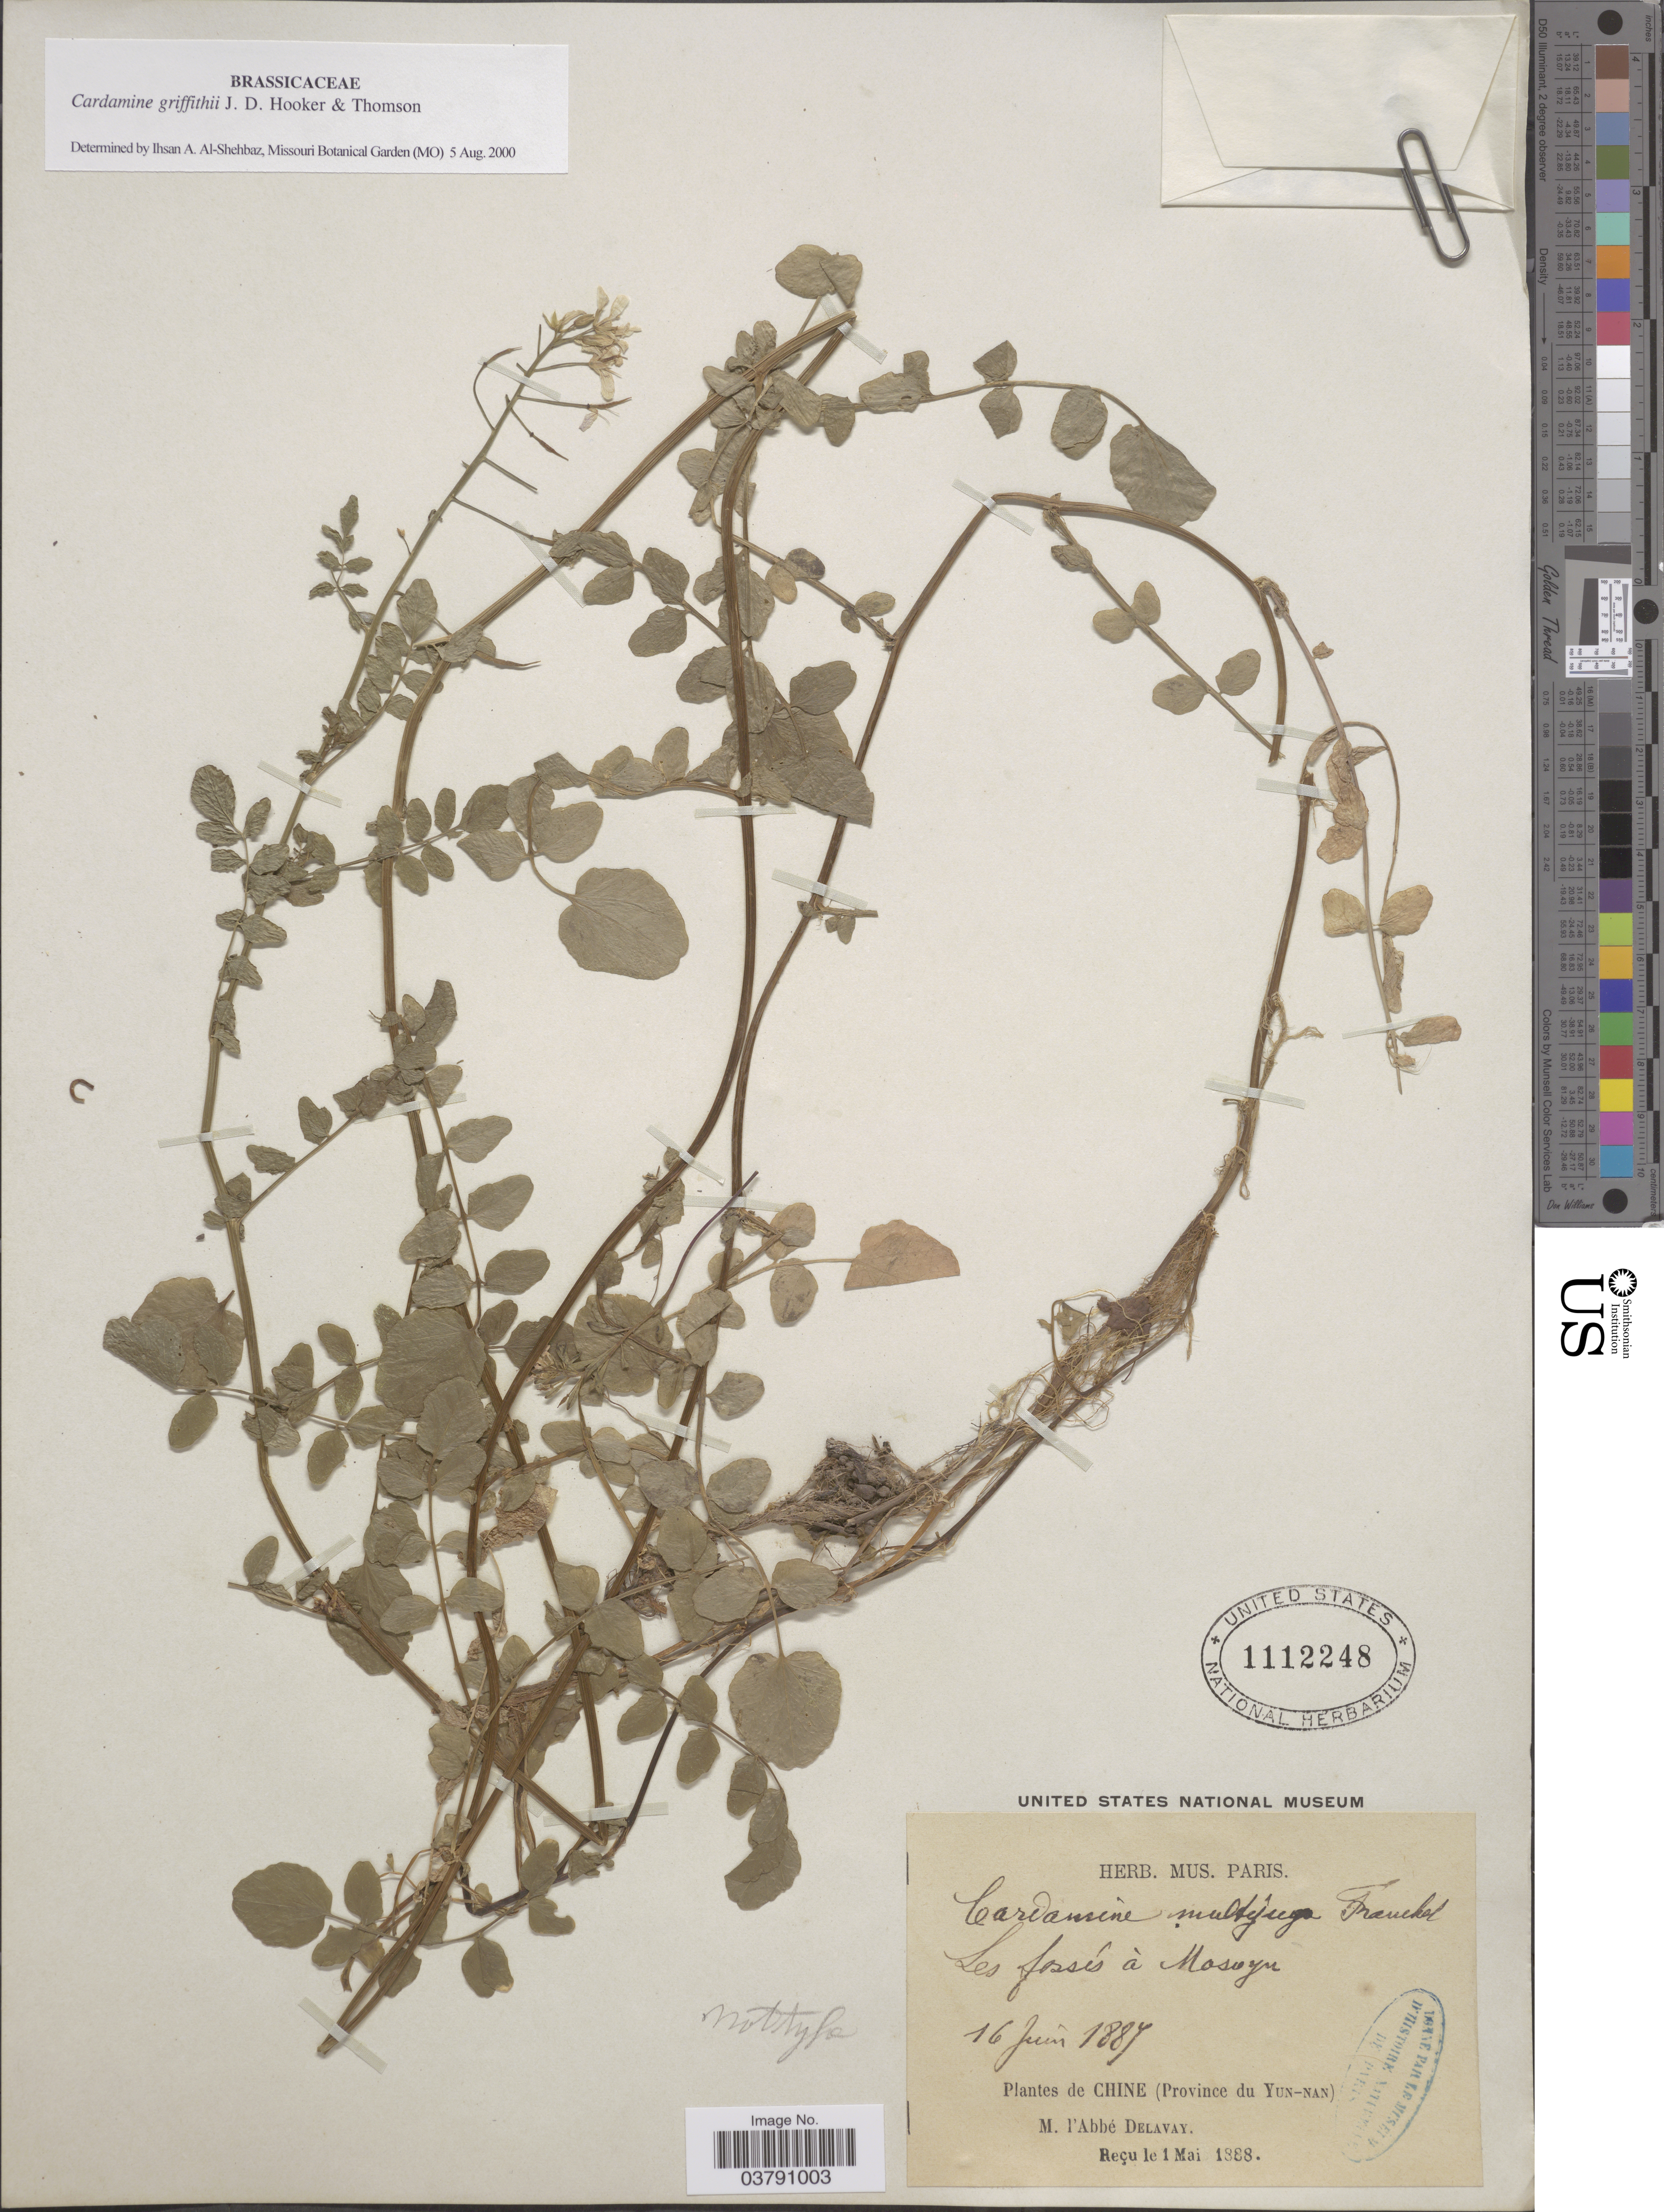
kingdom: Plantae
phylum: Tracheophyta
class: Magnoliopsida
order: Brassicales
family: Brassicaceae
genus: Cardamine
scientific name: Cardamine griffithii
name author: (Thomson) Hook. f.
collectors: P. Delavay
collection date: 1887-06-16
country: China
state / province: Yunnan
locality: Les fosses à Mosoyu.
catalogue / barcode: US 1112248